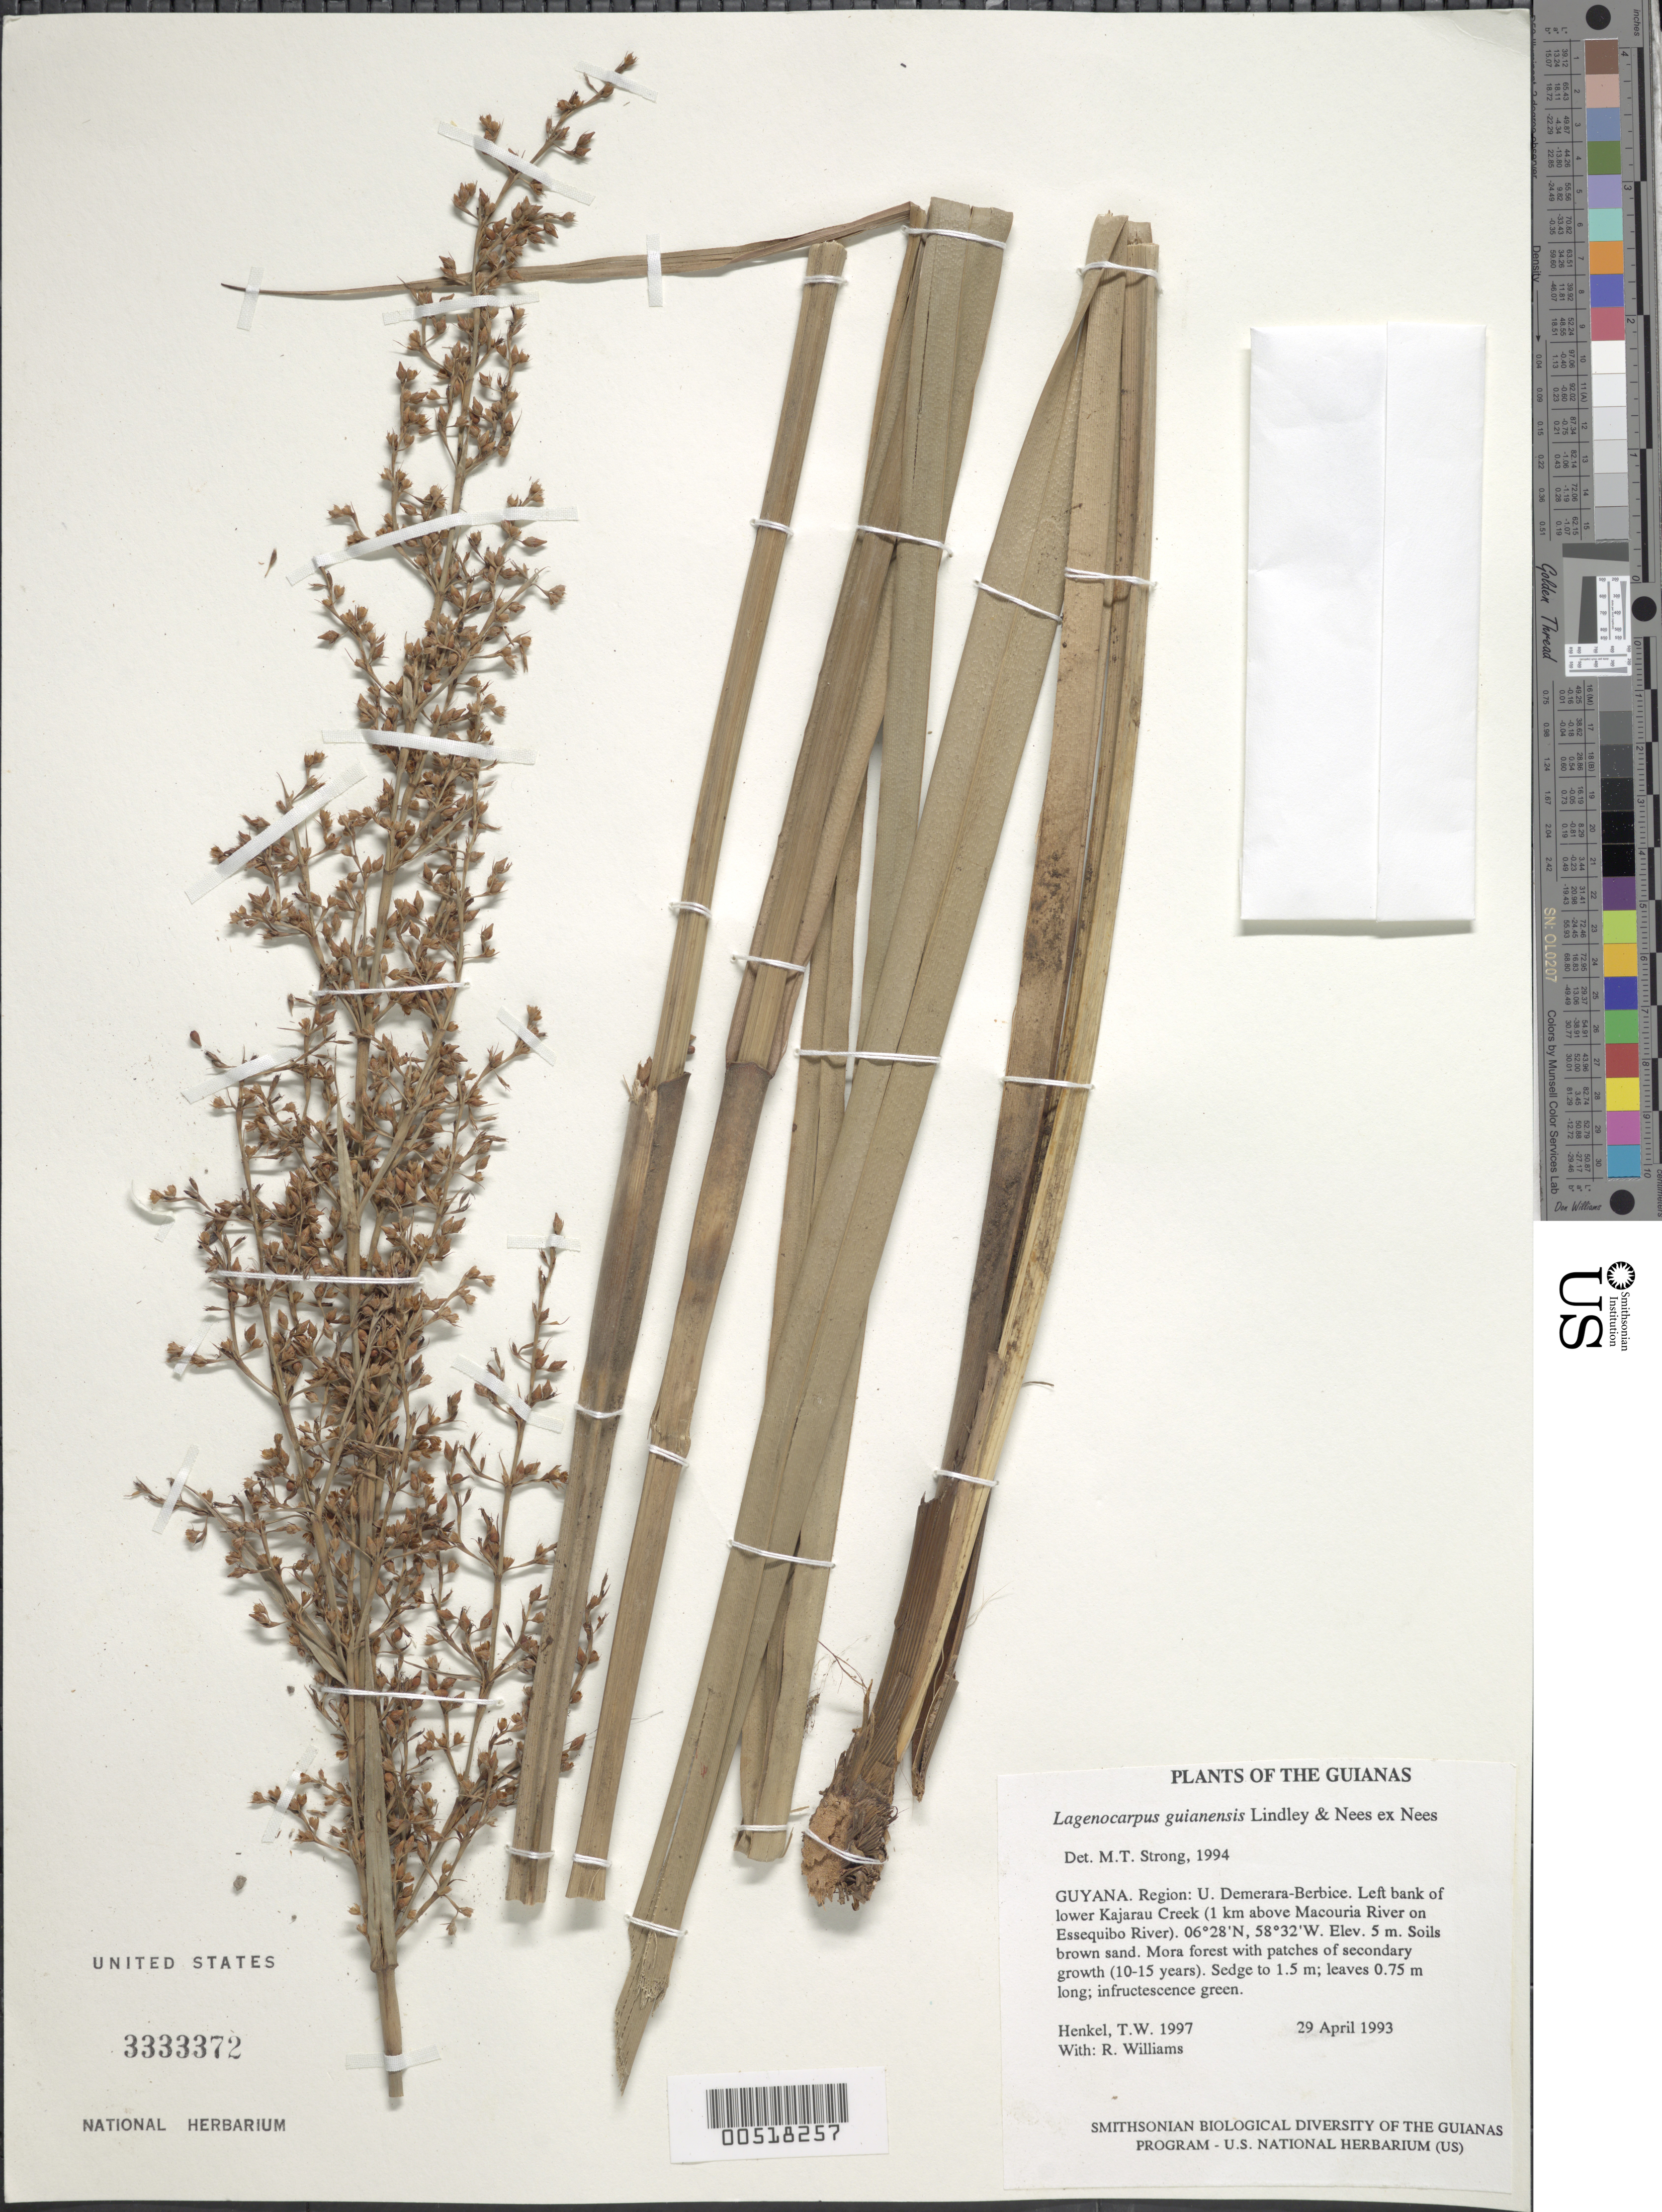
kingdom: Plantae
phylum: Tracheophyta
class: Liliopsida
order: Poales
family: Cyperaceae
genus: Lagenocarpus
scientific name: Lagenocarpus guianensis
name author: Nees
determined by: Strong, M. T., (US), Smithsonian Institution - National Museum of Natural History (UNITED STATES)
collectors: T. Henkel & R. Williams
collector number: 1997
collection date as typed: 29 April 1993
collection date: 1993-04-29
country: Guyana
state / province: U. Demerara-Berbice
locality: Left bank of lower Kajarau Cr. (1 km above Macouria R on Essequibo R)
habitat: Soils brown sand. Mora forest with patches of secondary growth (10-15 years)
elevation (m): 5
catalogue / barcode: US 3333372